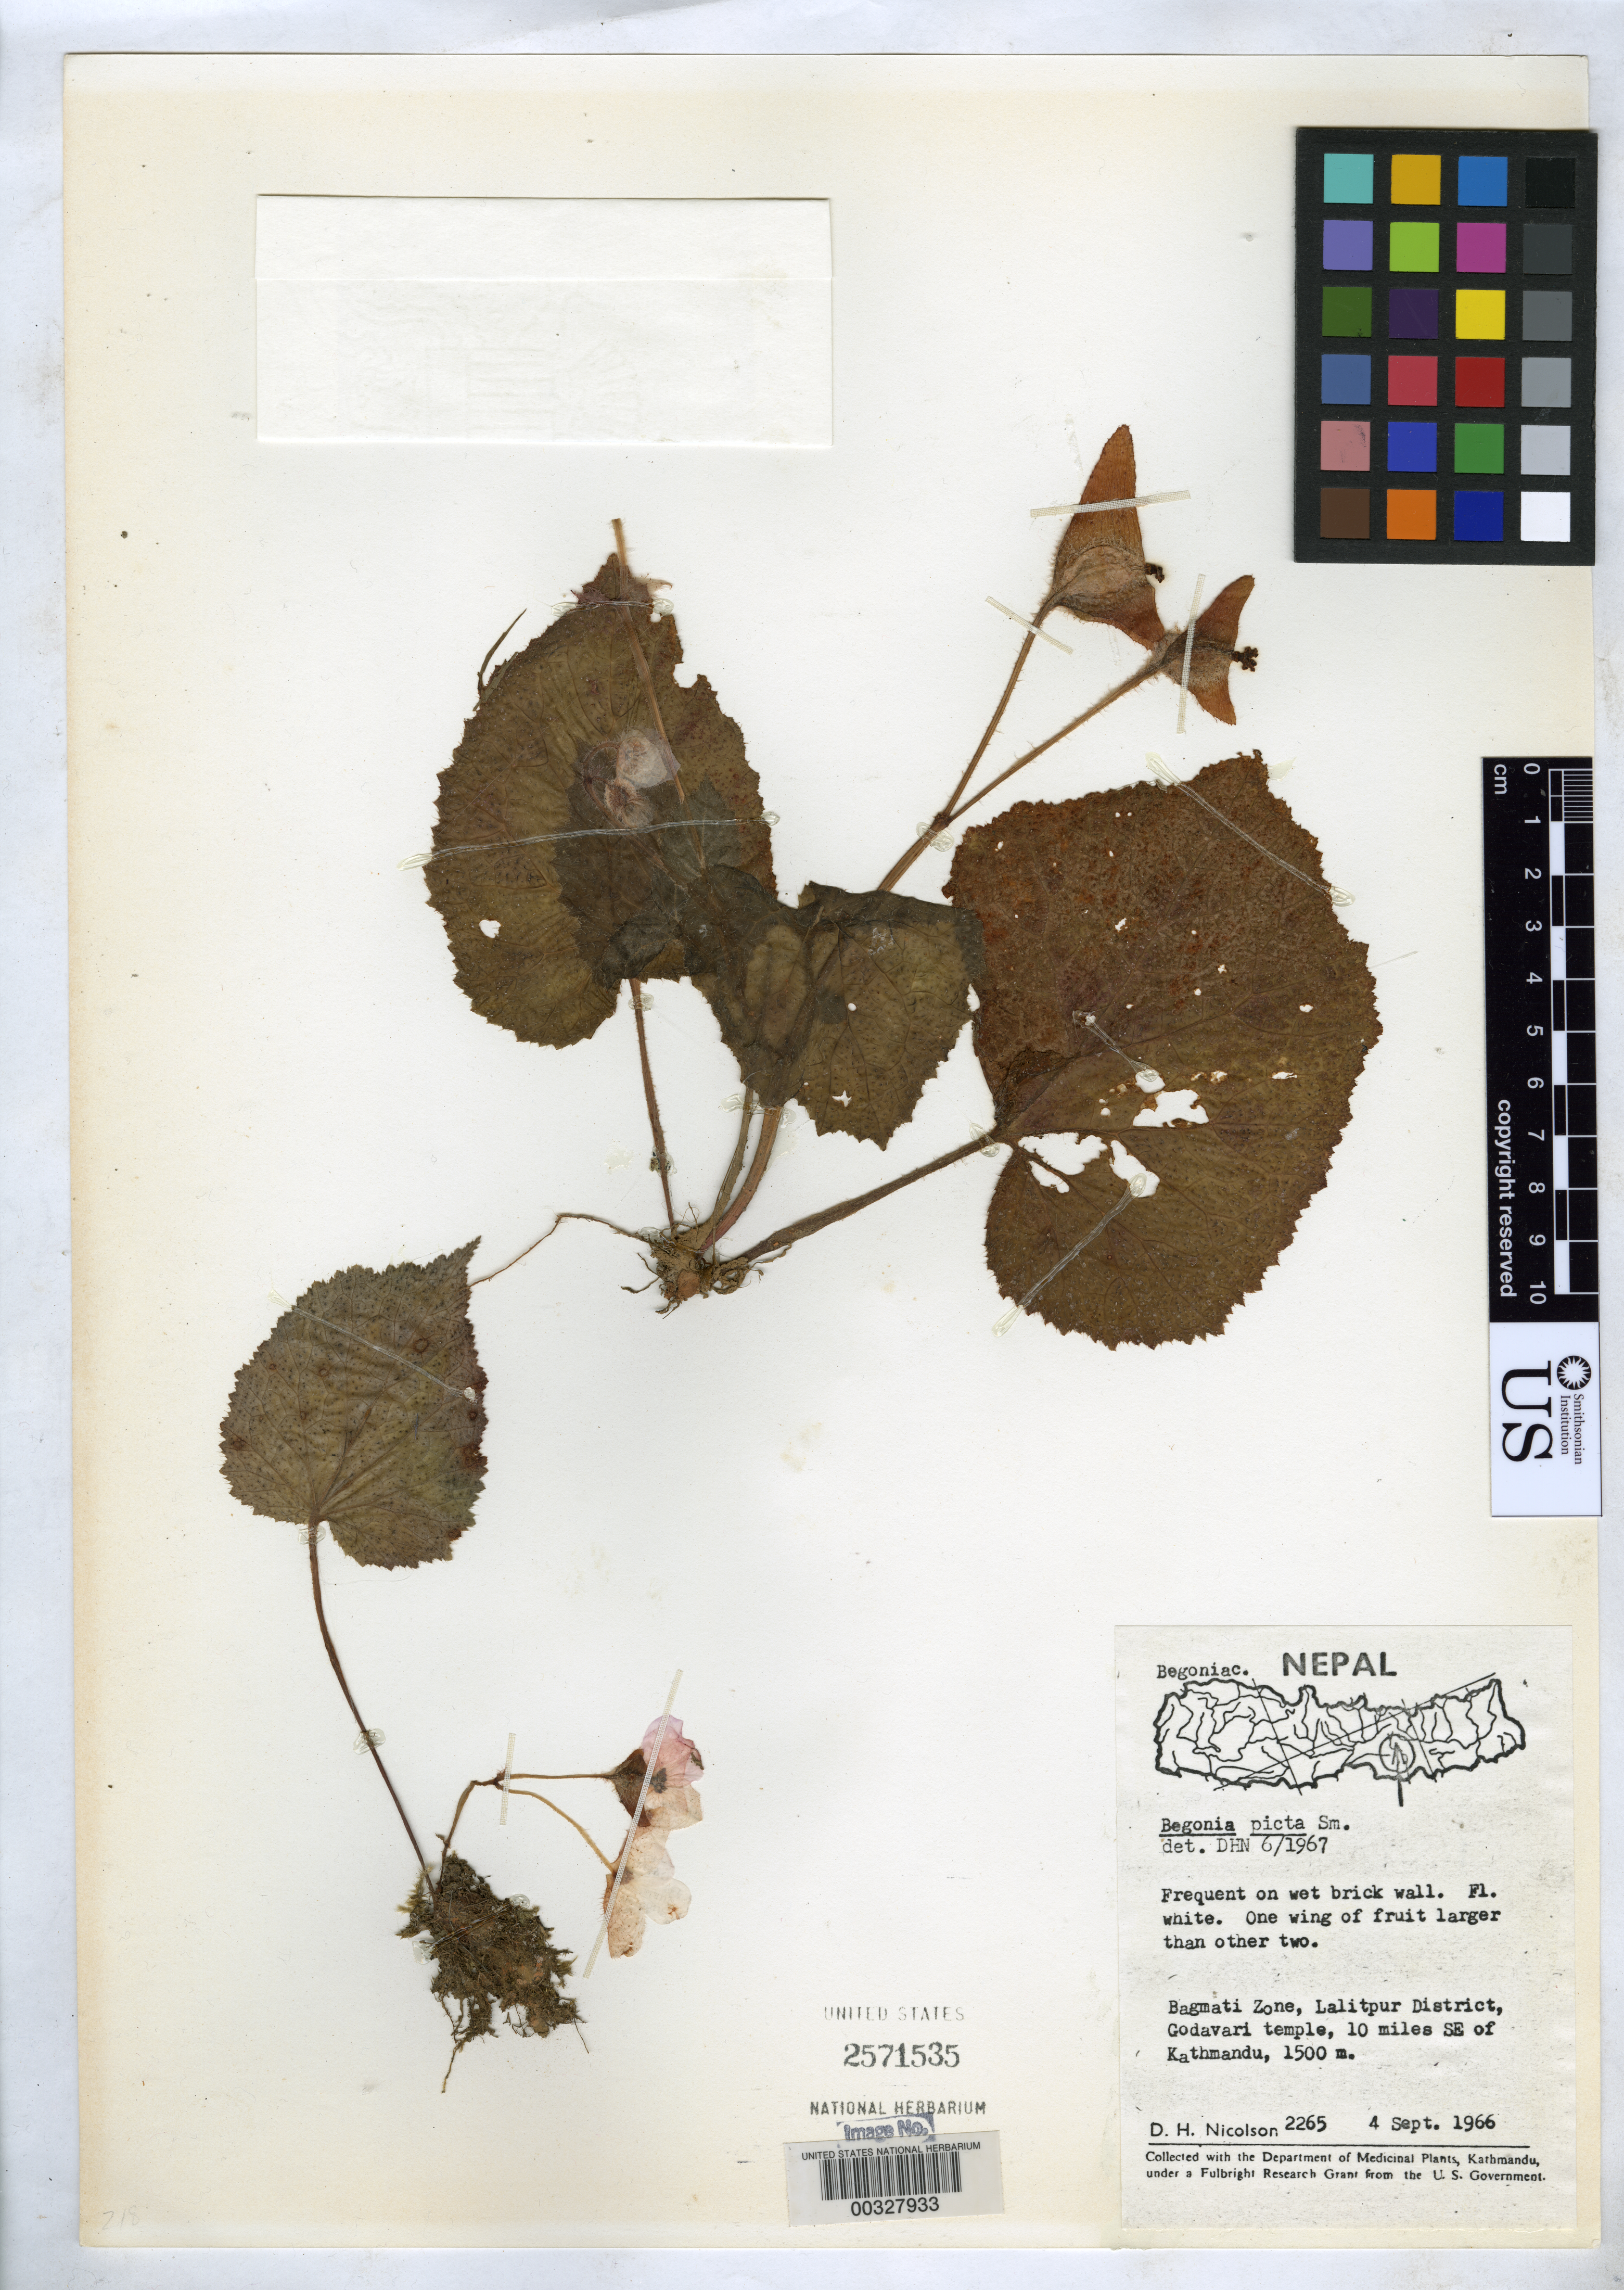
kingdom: Plantae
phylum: Tracheophyta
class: Magnoliopsida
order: Cucurbitales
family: Begoniaceae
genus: Begonia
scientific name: Begonia picta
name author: Sm.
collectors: D. H. Nicolson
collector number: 2265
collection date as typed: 04 Sep 1966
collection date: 1966-09-04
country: Nepal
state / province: Bagmati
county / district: Lalitpur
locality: Godavari temple, 10 km se of katmandu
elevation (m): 1500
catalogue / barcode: US 2571535